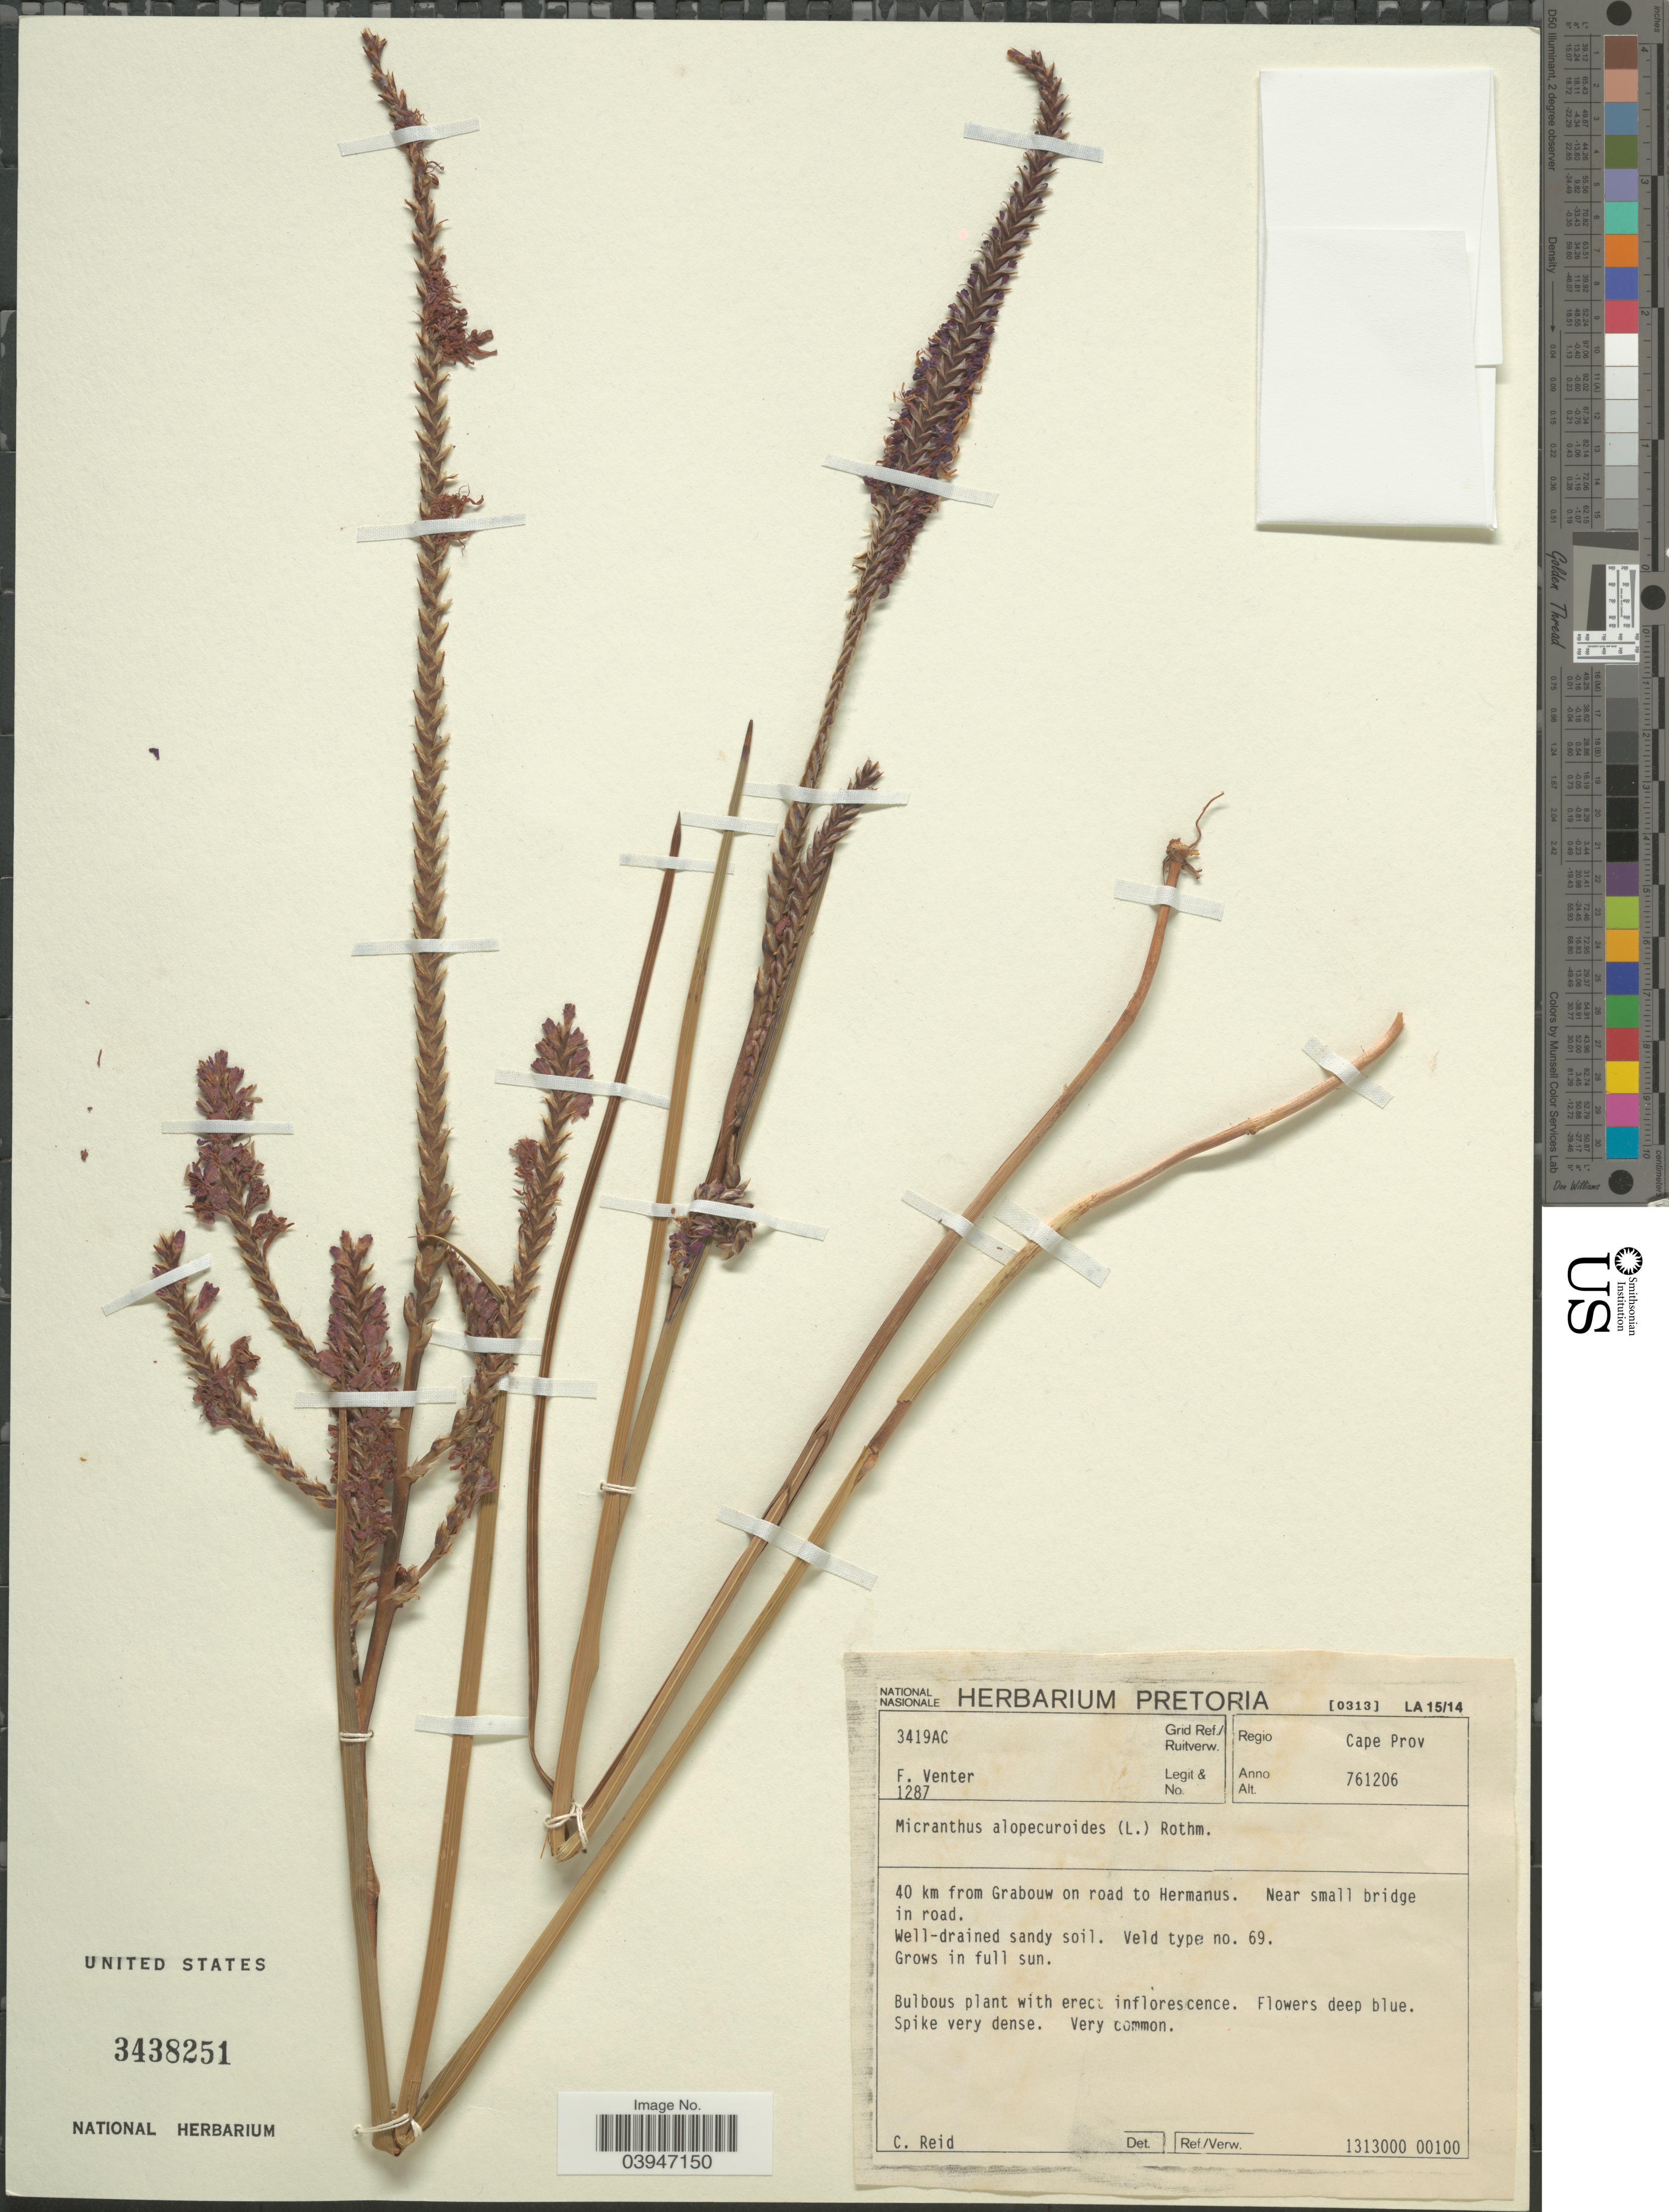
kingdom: Plantae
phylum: Tracheophyta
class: Liliopsida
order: Asparagales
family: Iridaceae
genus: Micranthus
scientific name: Micranthus alopecuroides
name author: (L.) Eckl.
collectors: F. Venter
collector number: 1287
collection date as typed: Transcribed d/m/y: 6/12/76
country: South Africa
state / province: Western Cape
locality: Grid Ref./ Ruitverw. 3419AC. Regio Cape Prov. 40 km from Grabouw on road to Hermanus.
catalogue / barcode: US 3438251